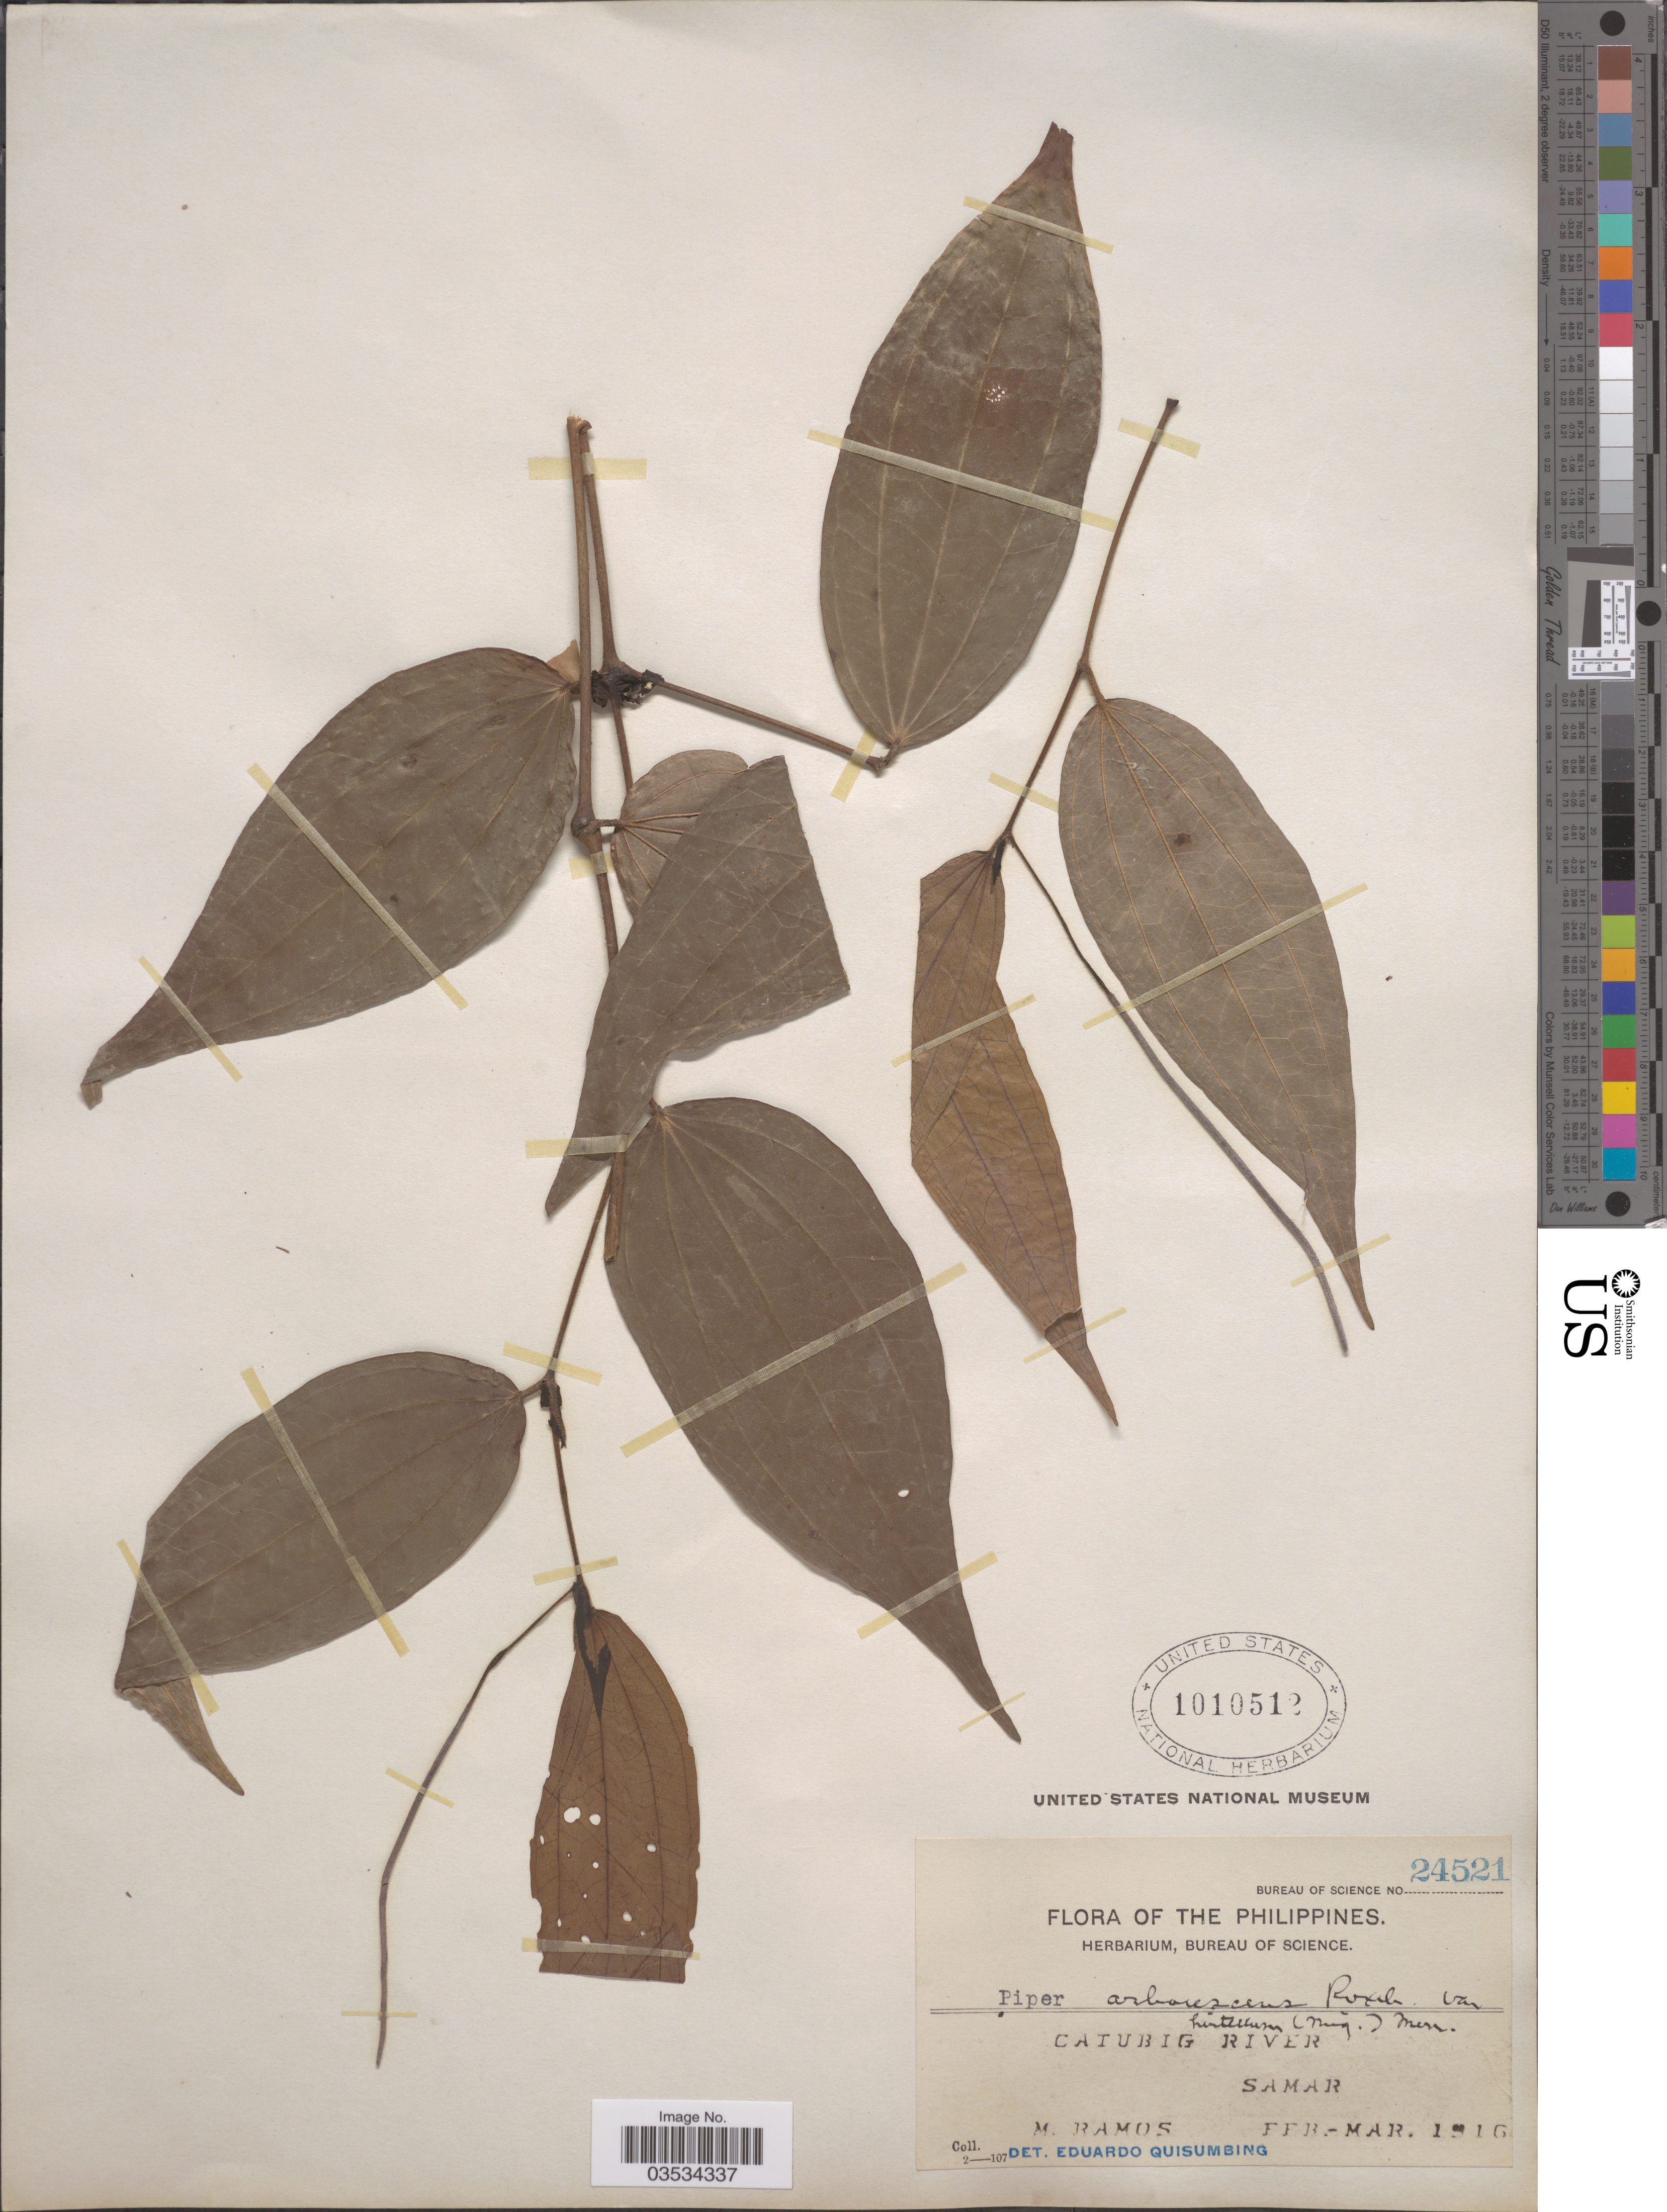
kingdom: Plantae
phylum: Tracheophyta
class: Magnoliopsida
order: Piperales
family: Piperaceae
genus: Piper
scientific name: Piper arborescens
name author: Roxb.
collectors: M. Ramos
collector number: Bureau of Science 24521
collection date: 1916-02/1916-03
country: Philippines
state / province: Eastern Visayas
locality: Catubig River. Samar.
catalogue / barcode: US 1010512